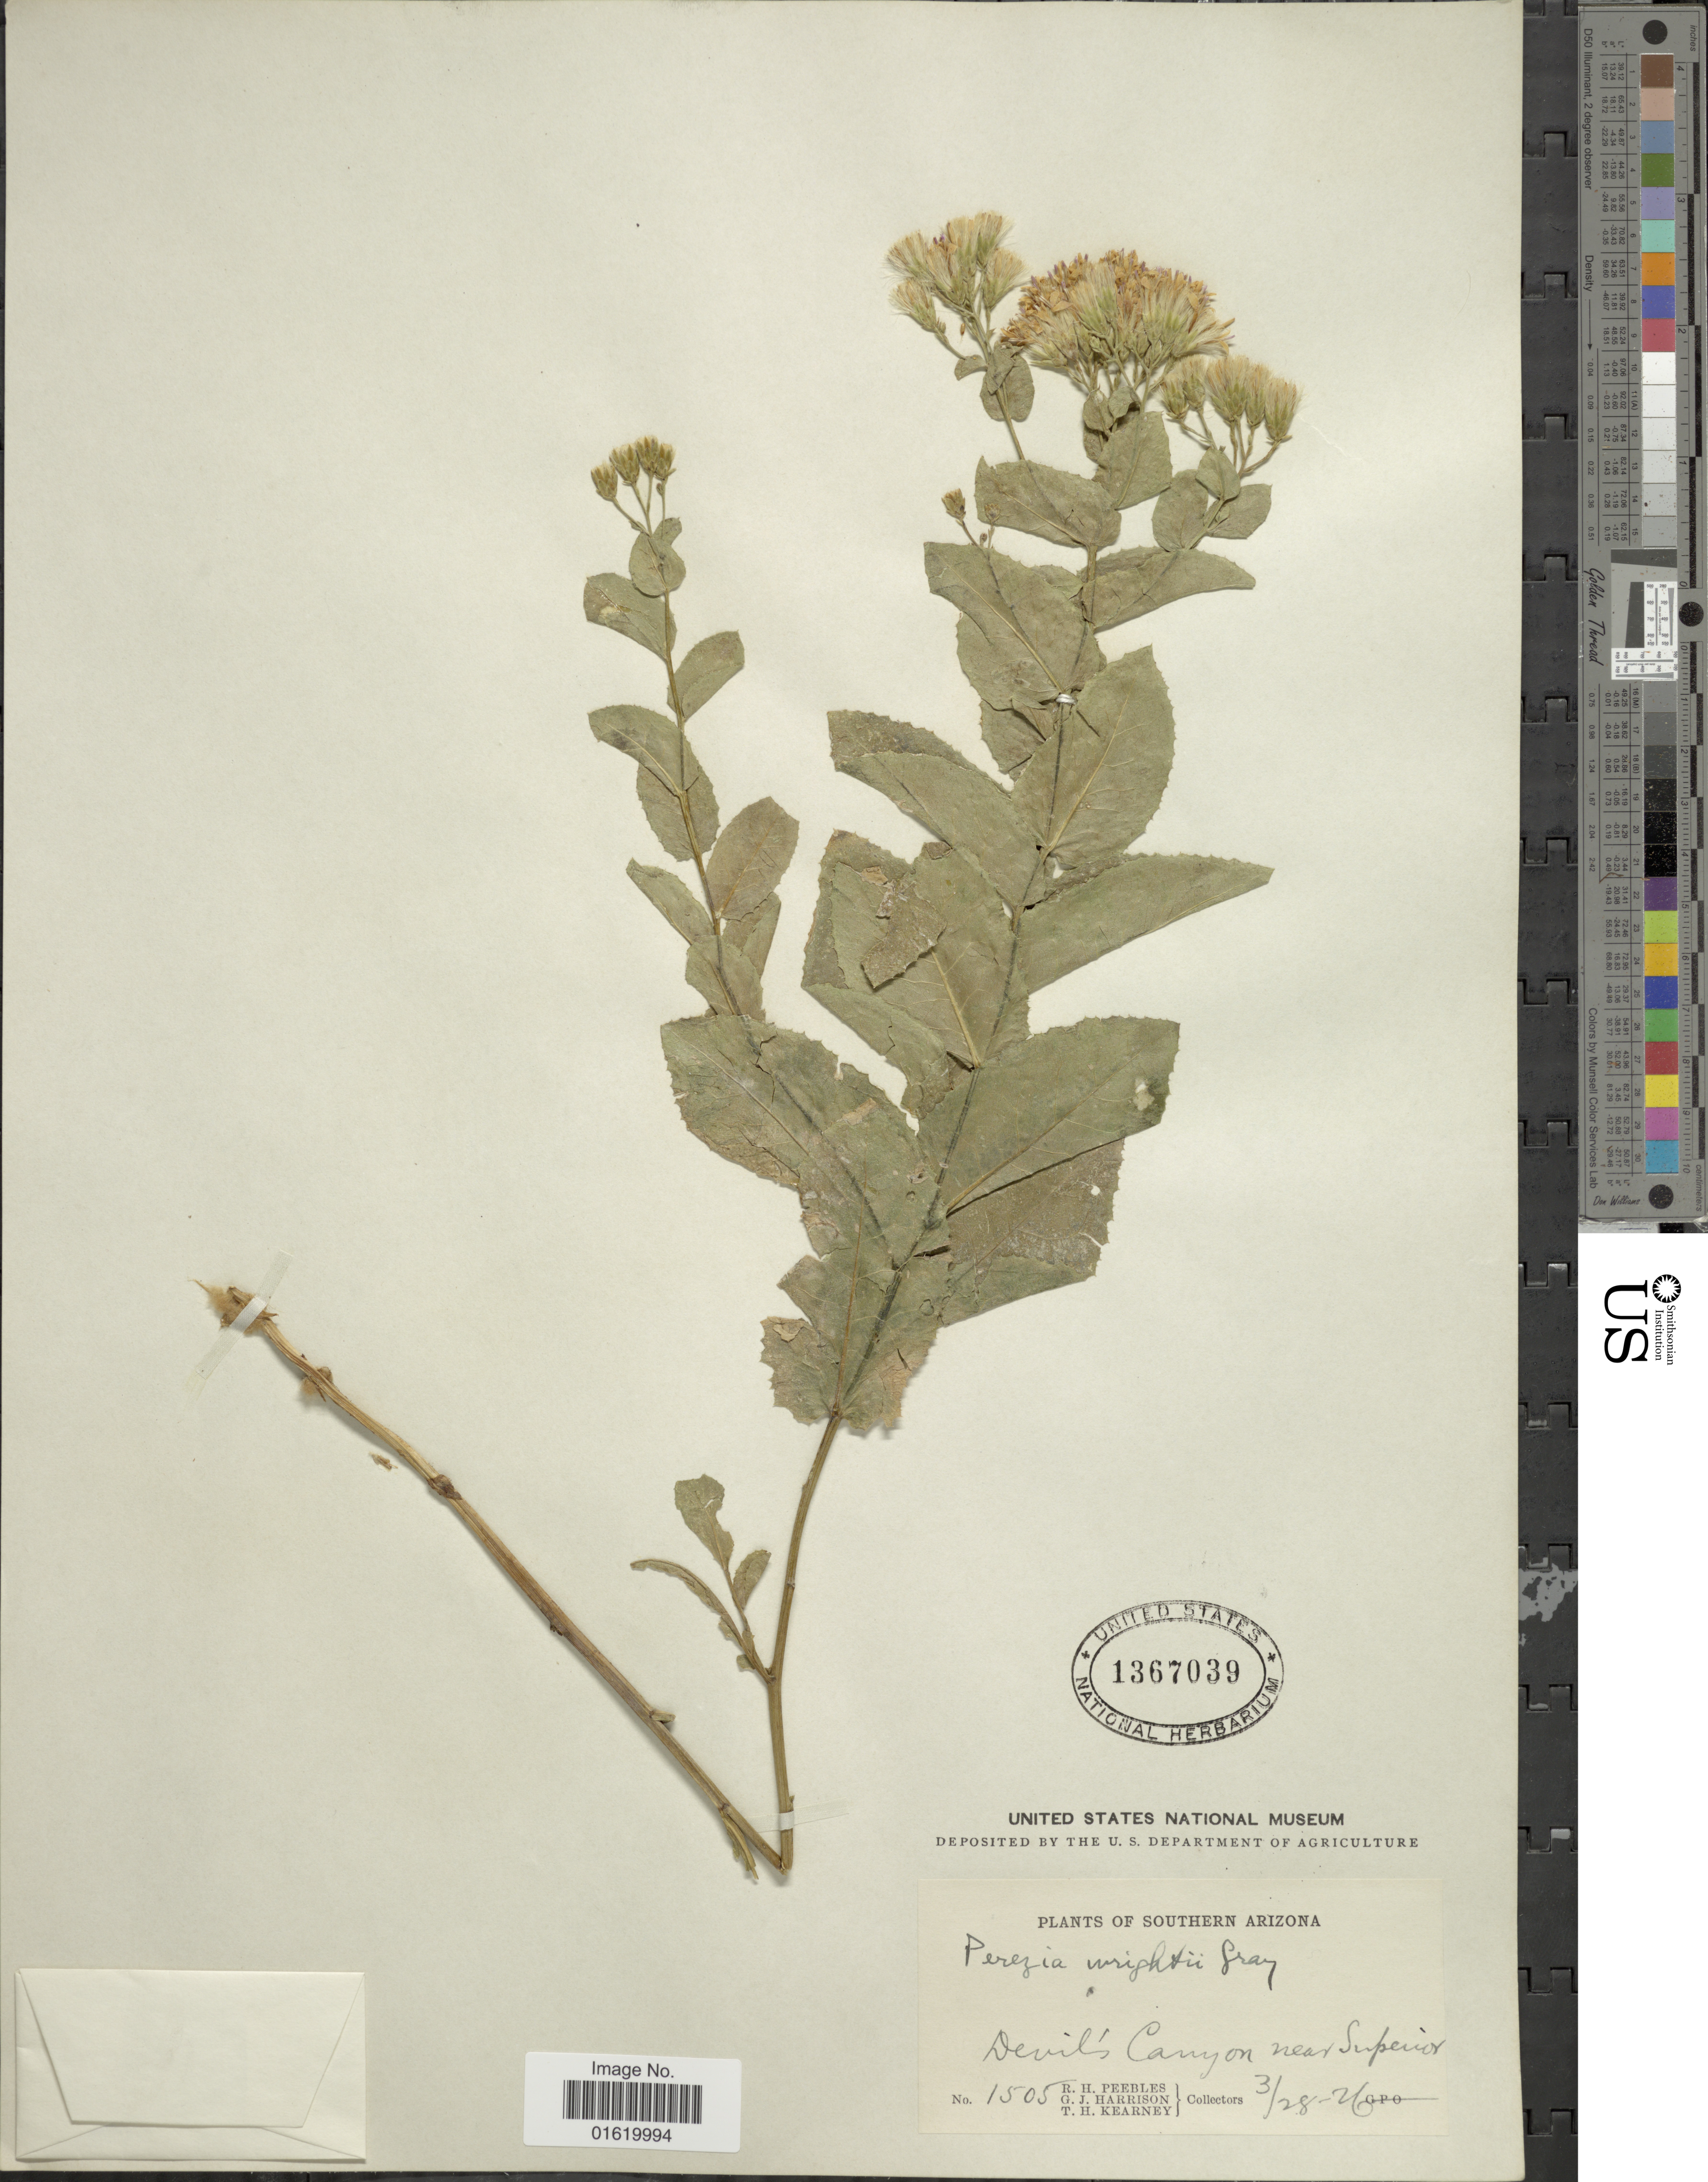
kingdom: Plantae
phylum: Tracheophyta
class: Magnoliopsida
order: Asterales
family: Asteraceae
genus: Acourtia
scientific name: Acourtia wrightii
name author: (A. Gray) Reveal & R.M. King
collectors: R. H. Peebles, G. J. Harrison & T. H. Kearney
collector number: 1505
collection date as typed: Transcribed d/m/y: 28/3/26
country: United States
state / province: Arizona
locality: Southern Arizona, Devil's Canyon near Superior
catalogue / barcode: US 1367039